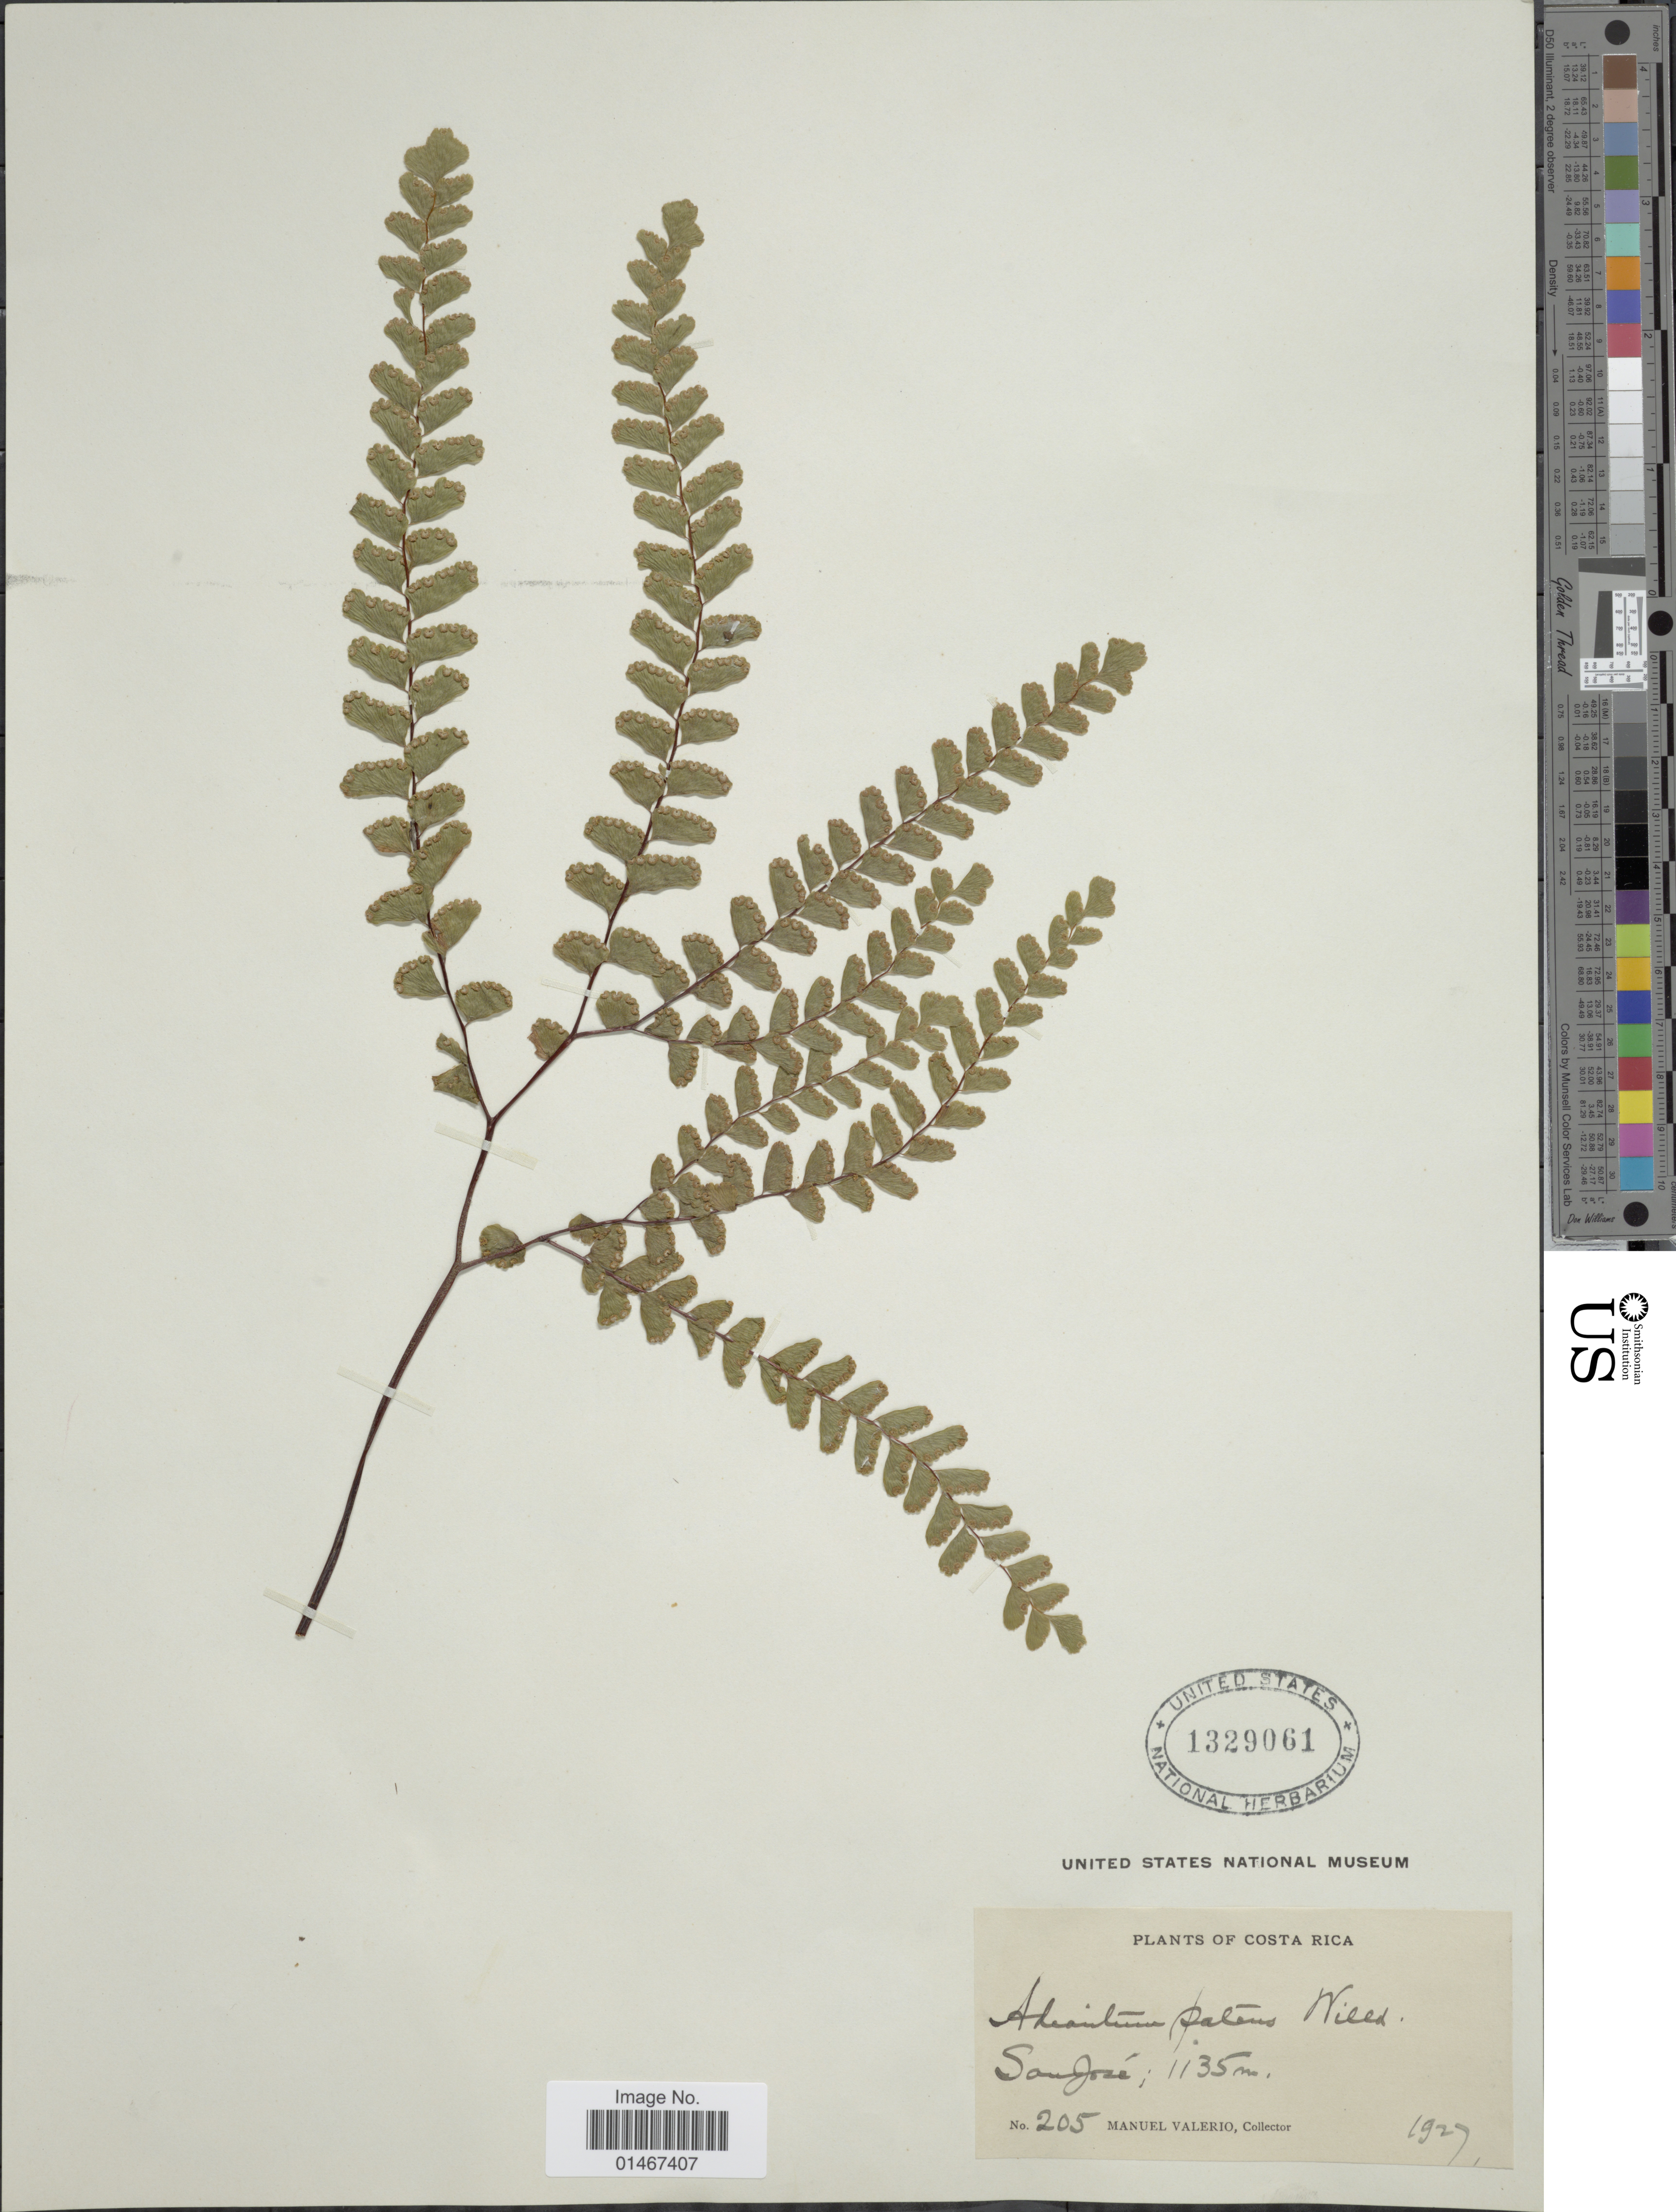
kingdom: Plantae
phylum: Tracheophyta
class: Polypodiopsida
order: Polypodiales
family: Pteridaceae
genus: Adiantum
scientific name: Adiantum patens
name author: Willd.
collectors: M. Valerio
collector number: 205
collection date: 1927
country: Costa Rica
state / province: San José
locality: San Jose.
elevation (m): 1135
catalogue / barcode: US 1329061